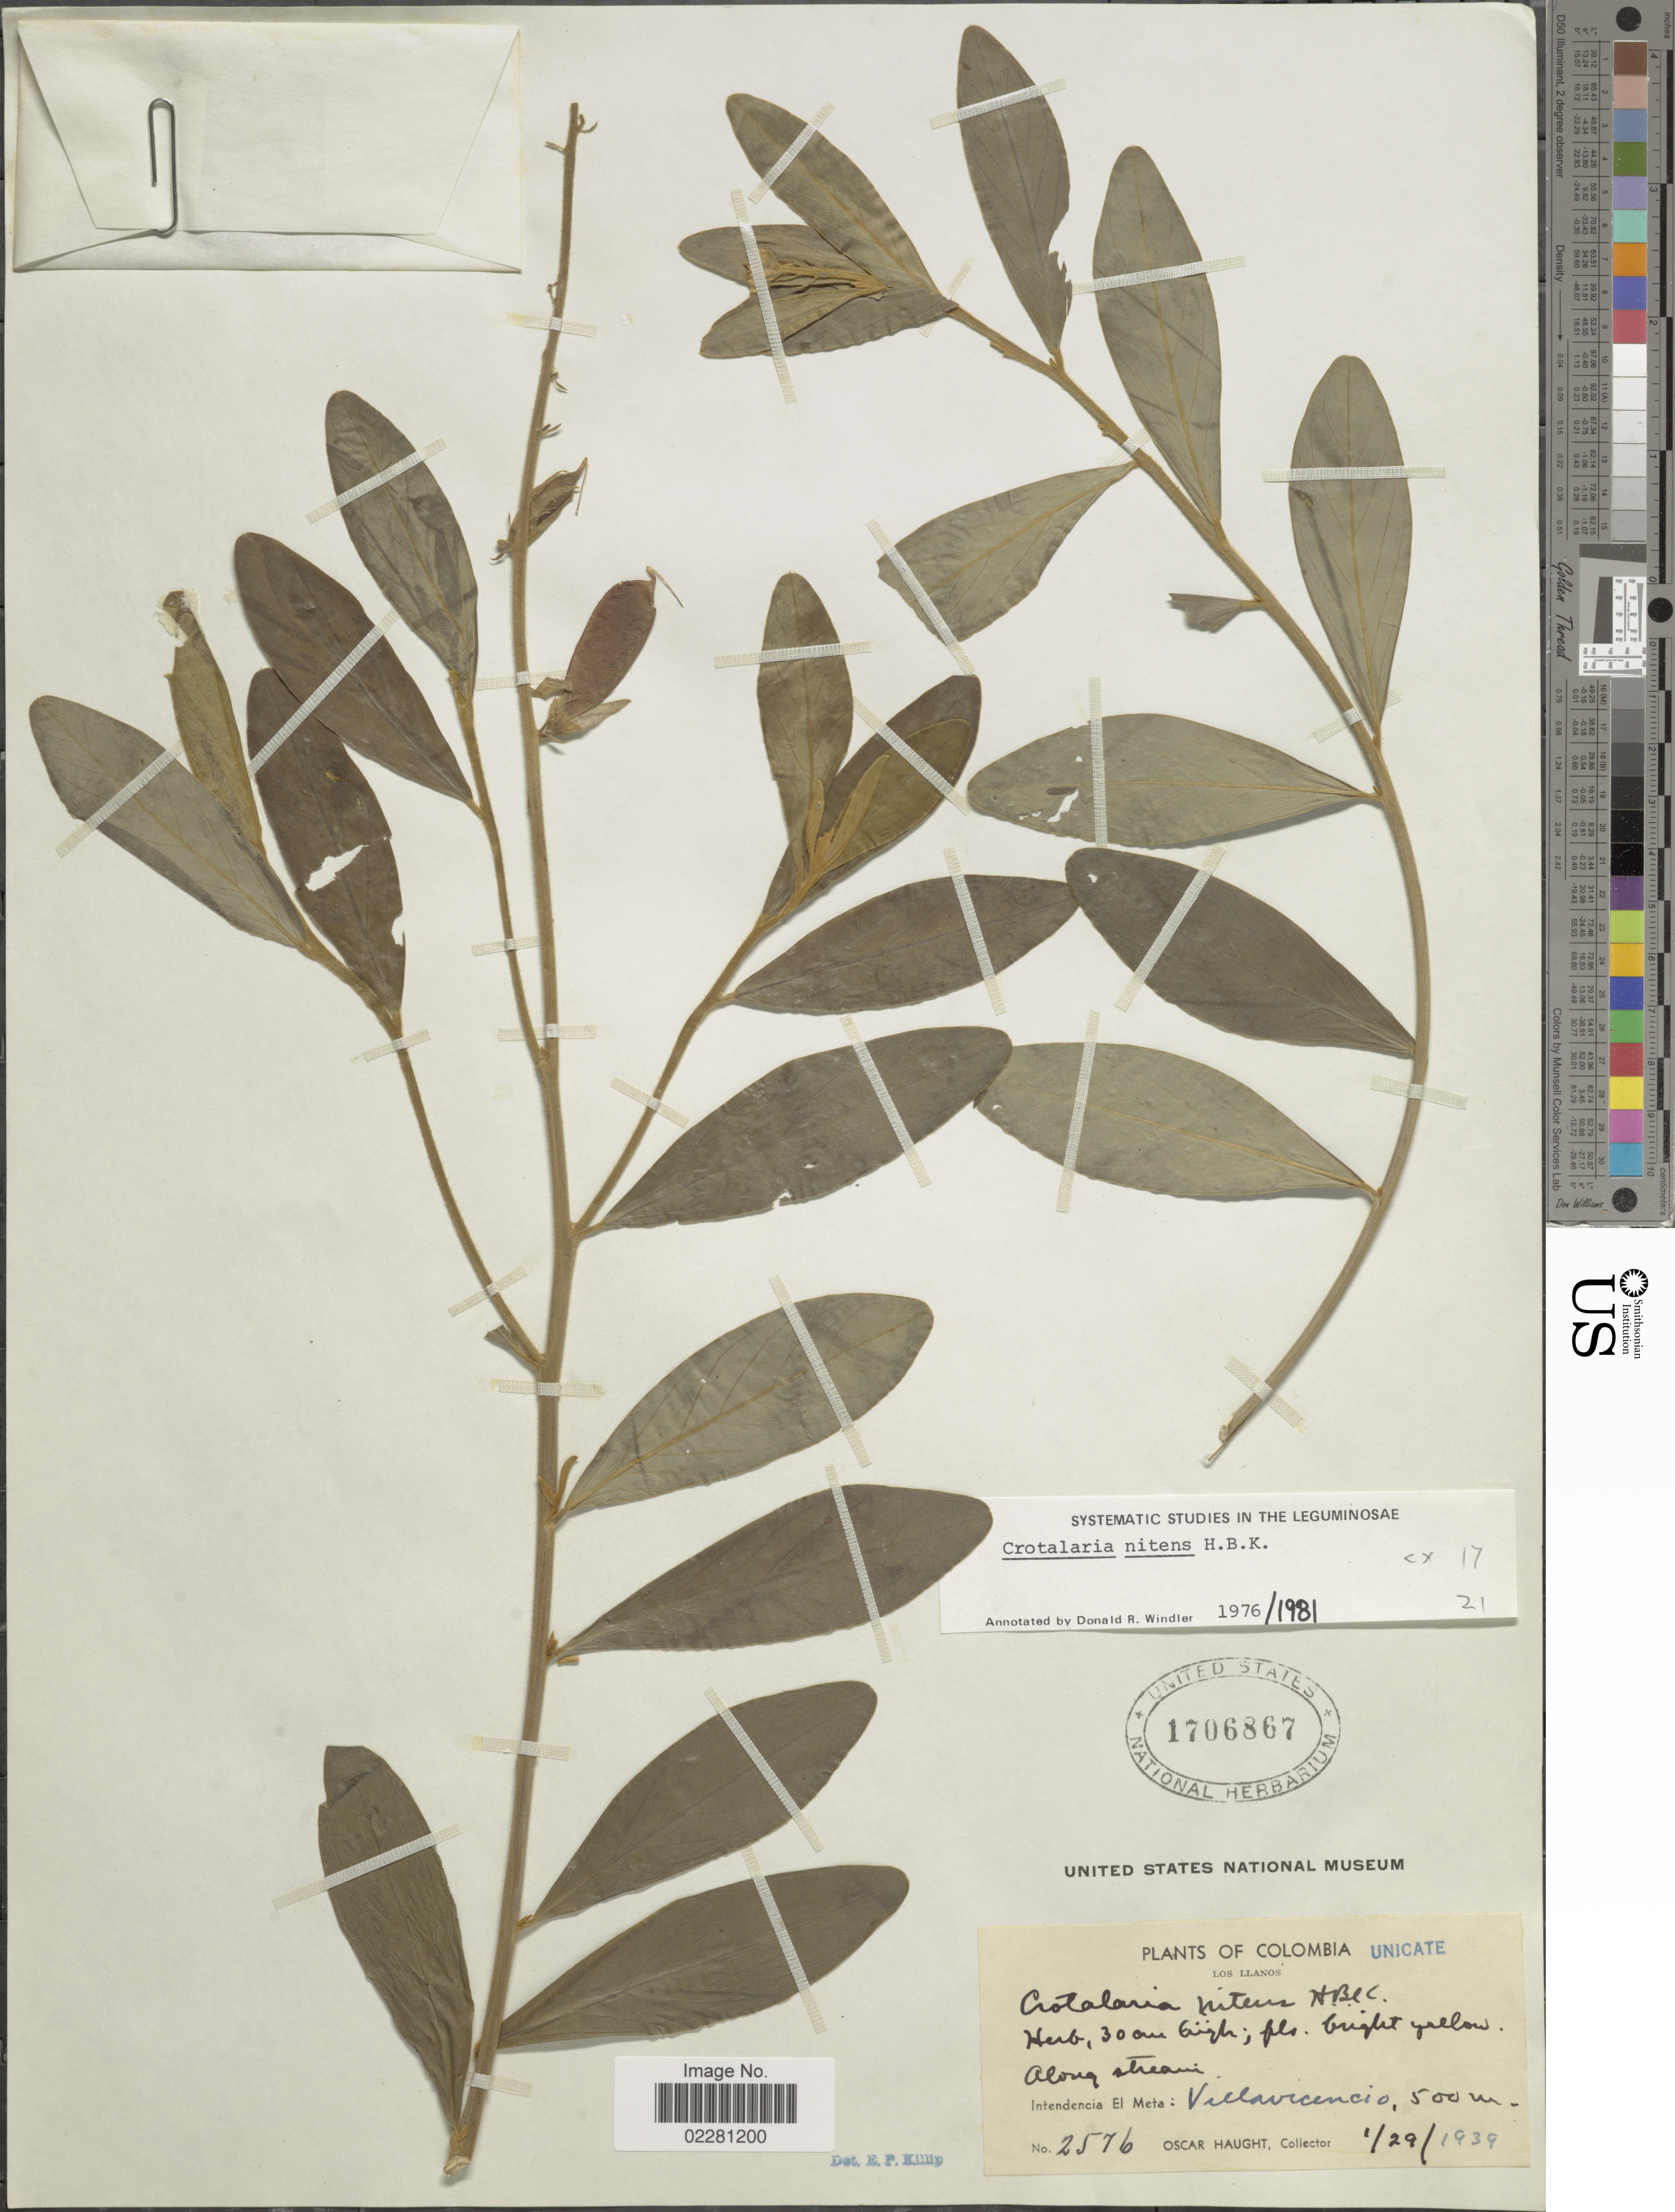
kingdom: Plantae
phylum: Tracheophyta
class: Magnoliopsida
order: Fabales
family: Fabaceae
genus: Crotalaria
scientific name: Crotalaria nitens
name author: Kunth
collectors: O. Haught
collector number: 2576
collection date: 1939-01-29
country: Colombia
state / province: Meta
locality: Los Llanos, Villavicencio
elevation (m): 500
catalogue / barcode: US 1706867